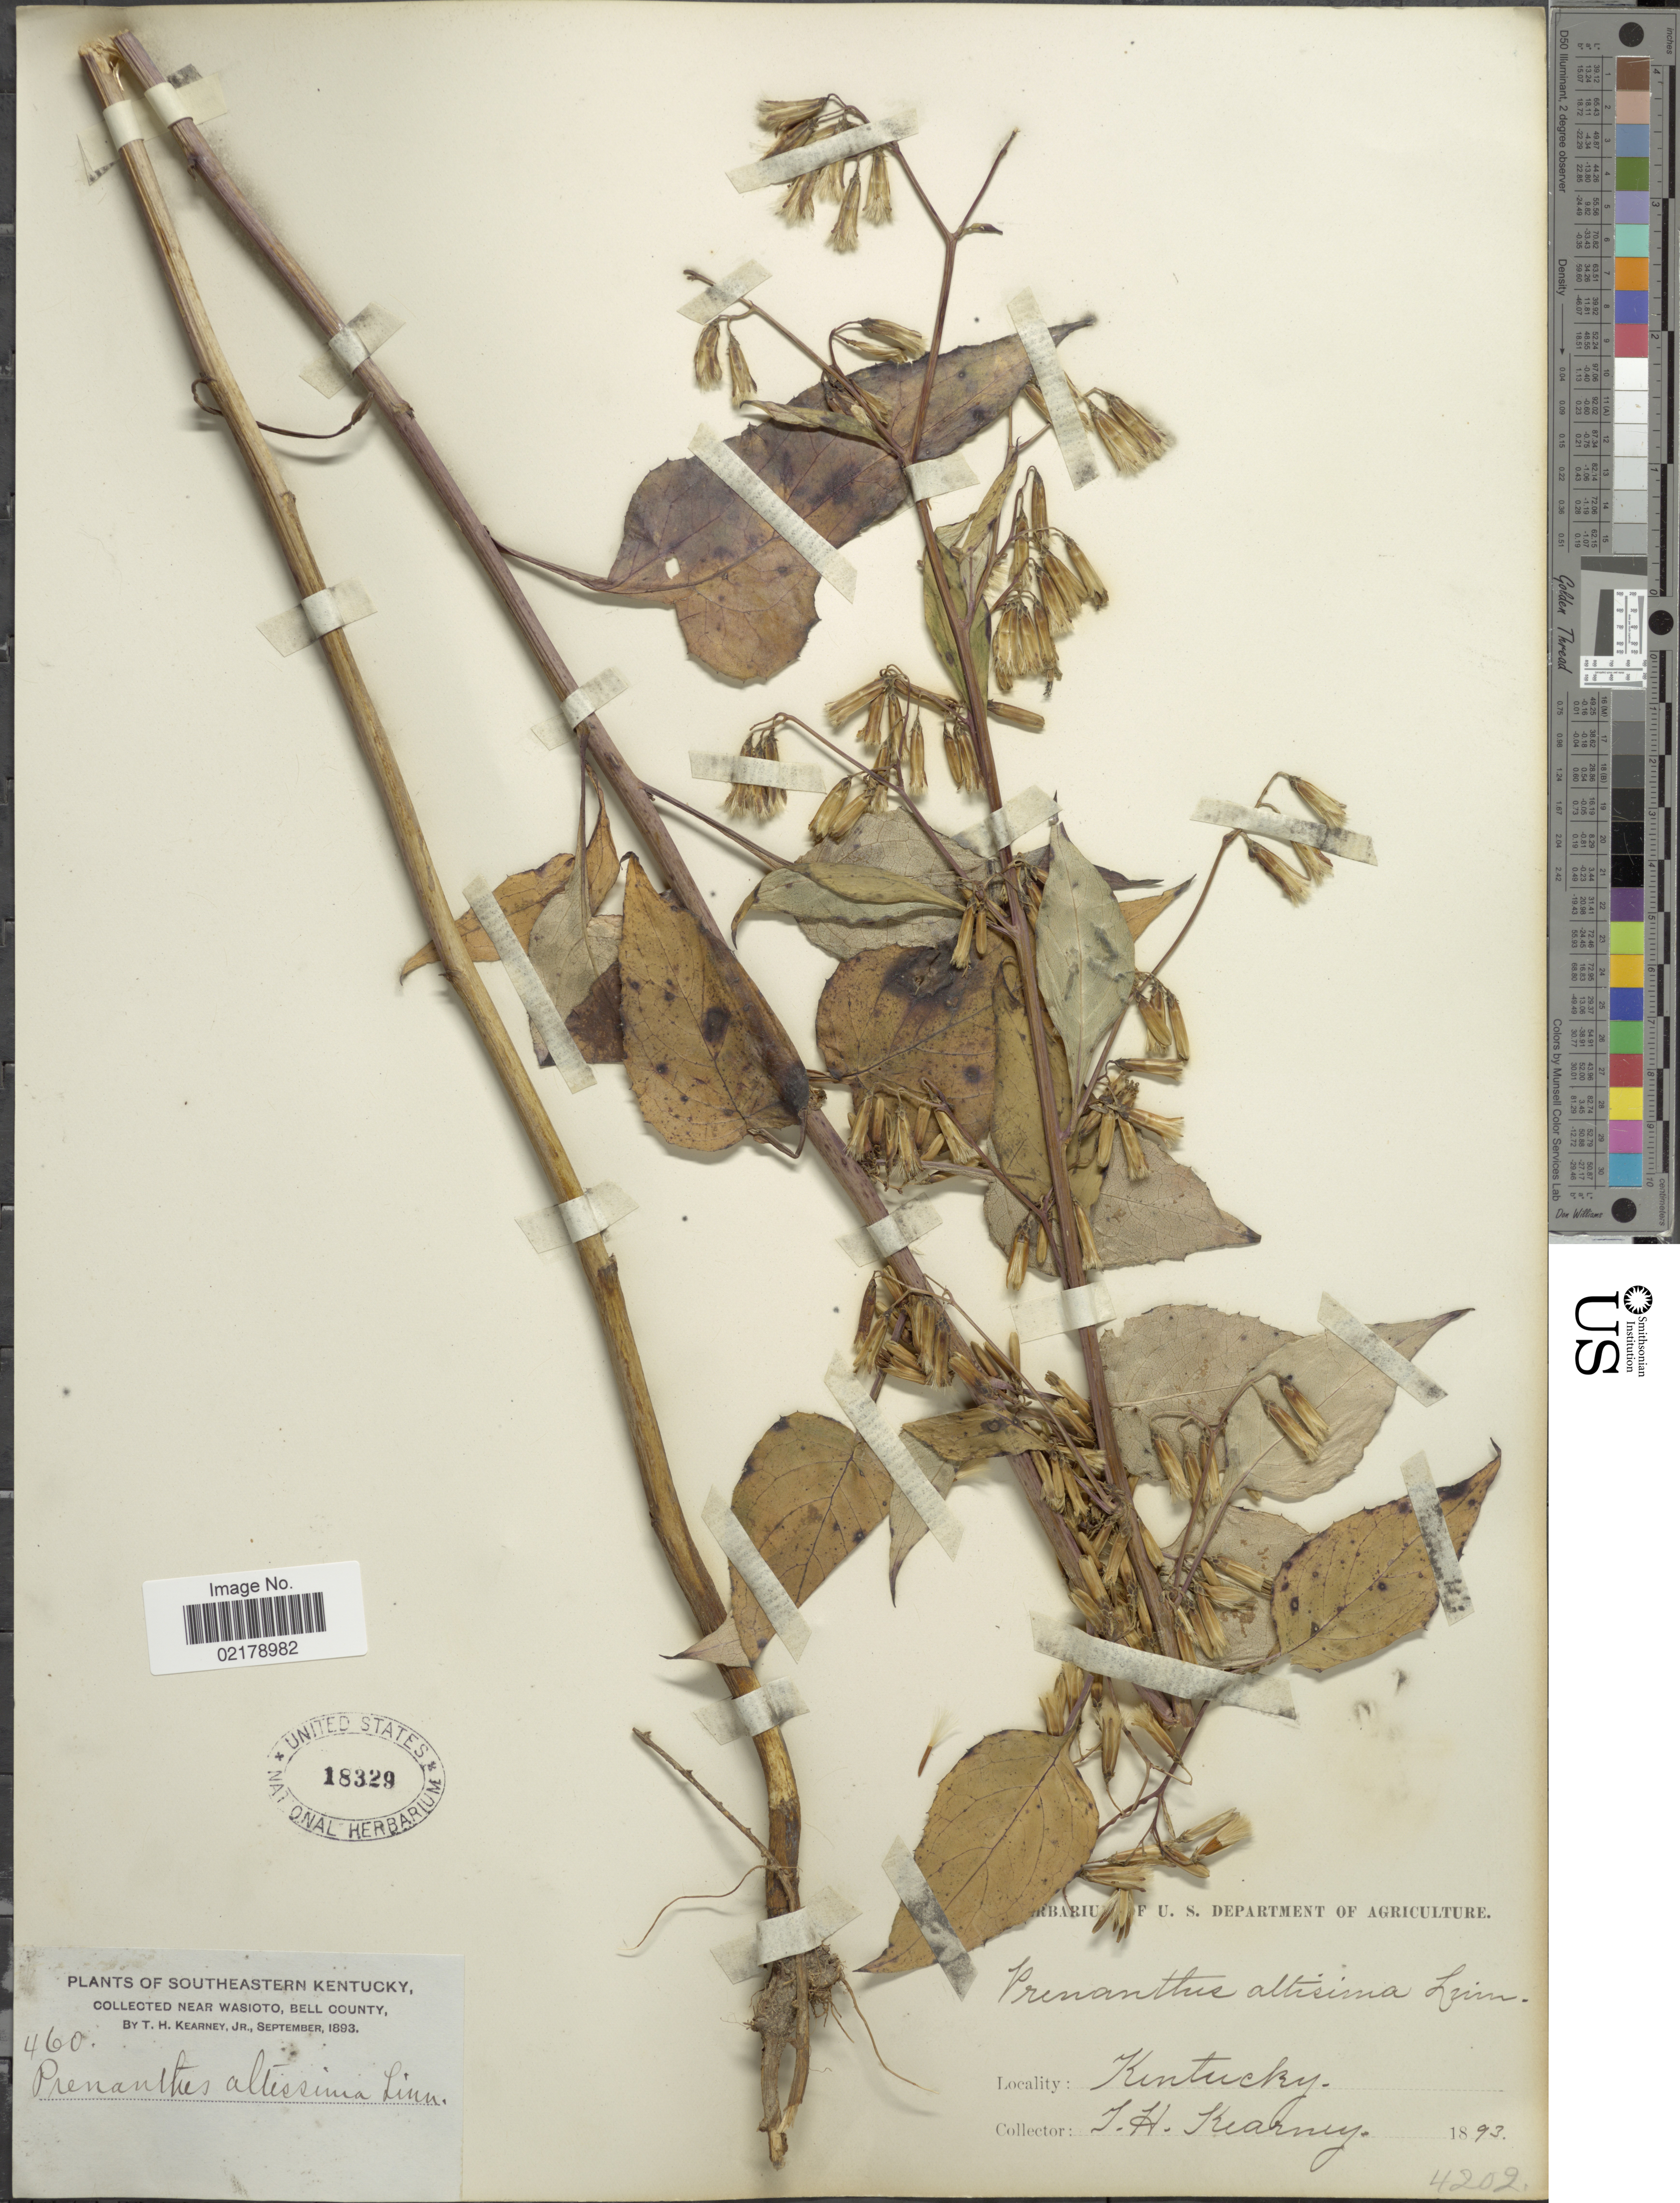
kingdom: Plantae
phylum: Tracheophyta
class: Magnoliopsida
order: Asterales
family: Asteraceae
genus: Nabalus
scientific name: Nabalus altissimus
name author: (L.) Hook.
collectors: T. H. Kearney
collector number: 460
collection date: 1893-09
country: United States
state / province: Kentucky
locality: Southeastern Kentucky, near Wasioto, Bell County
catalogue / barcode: US 18329